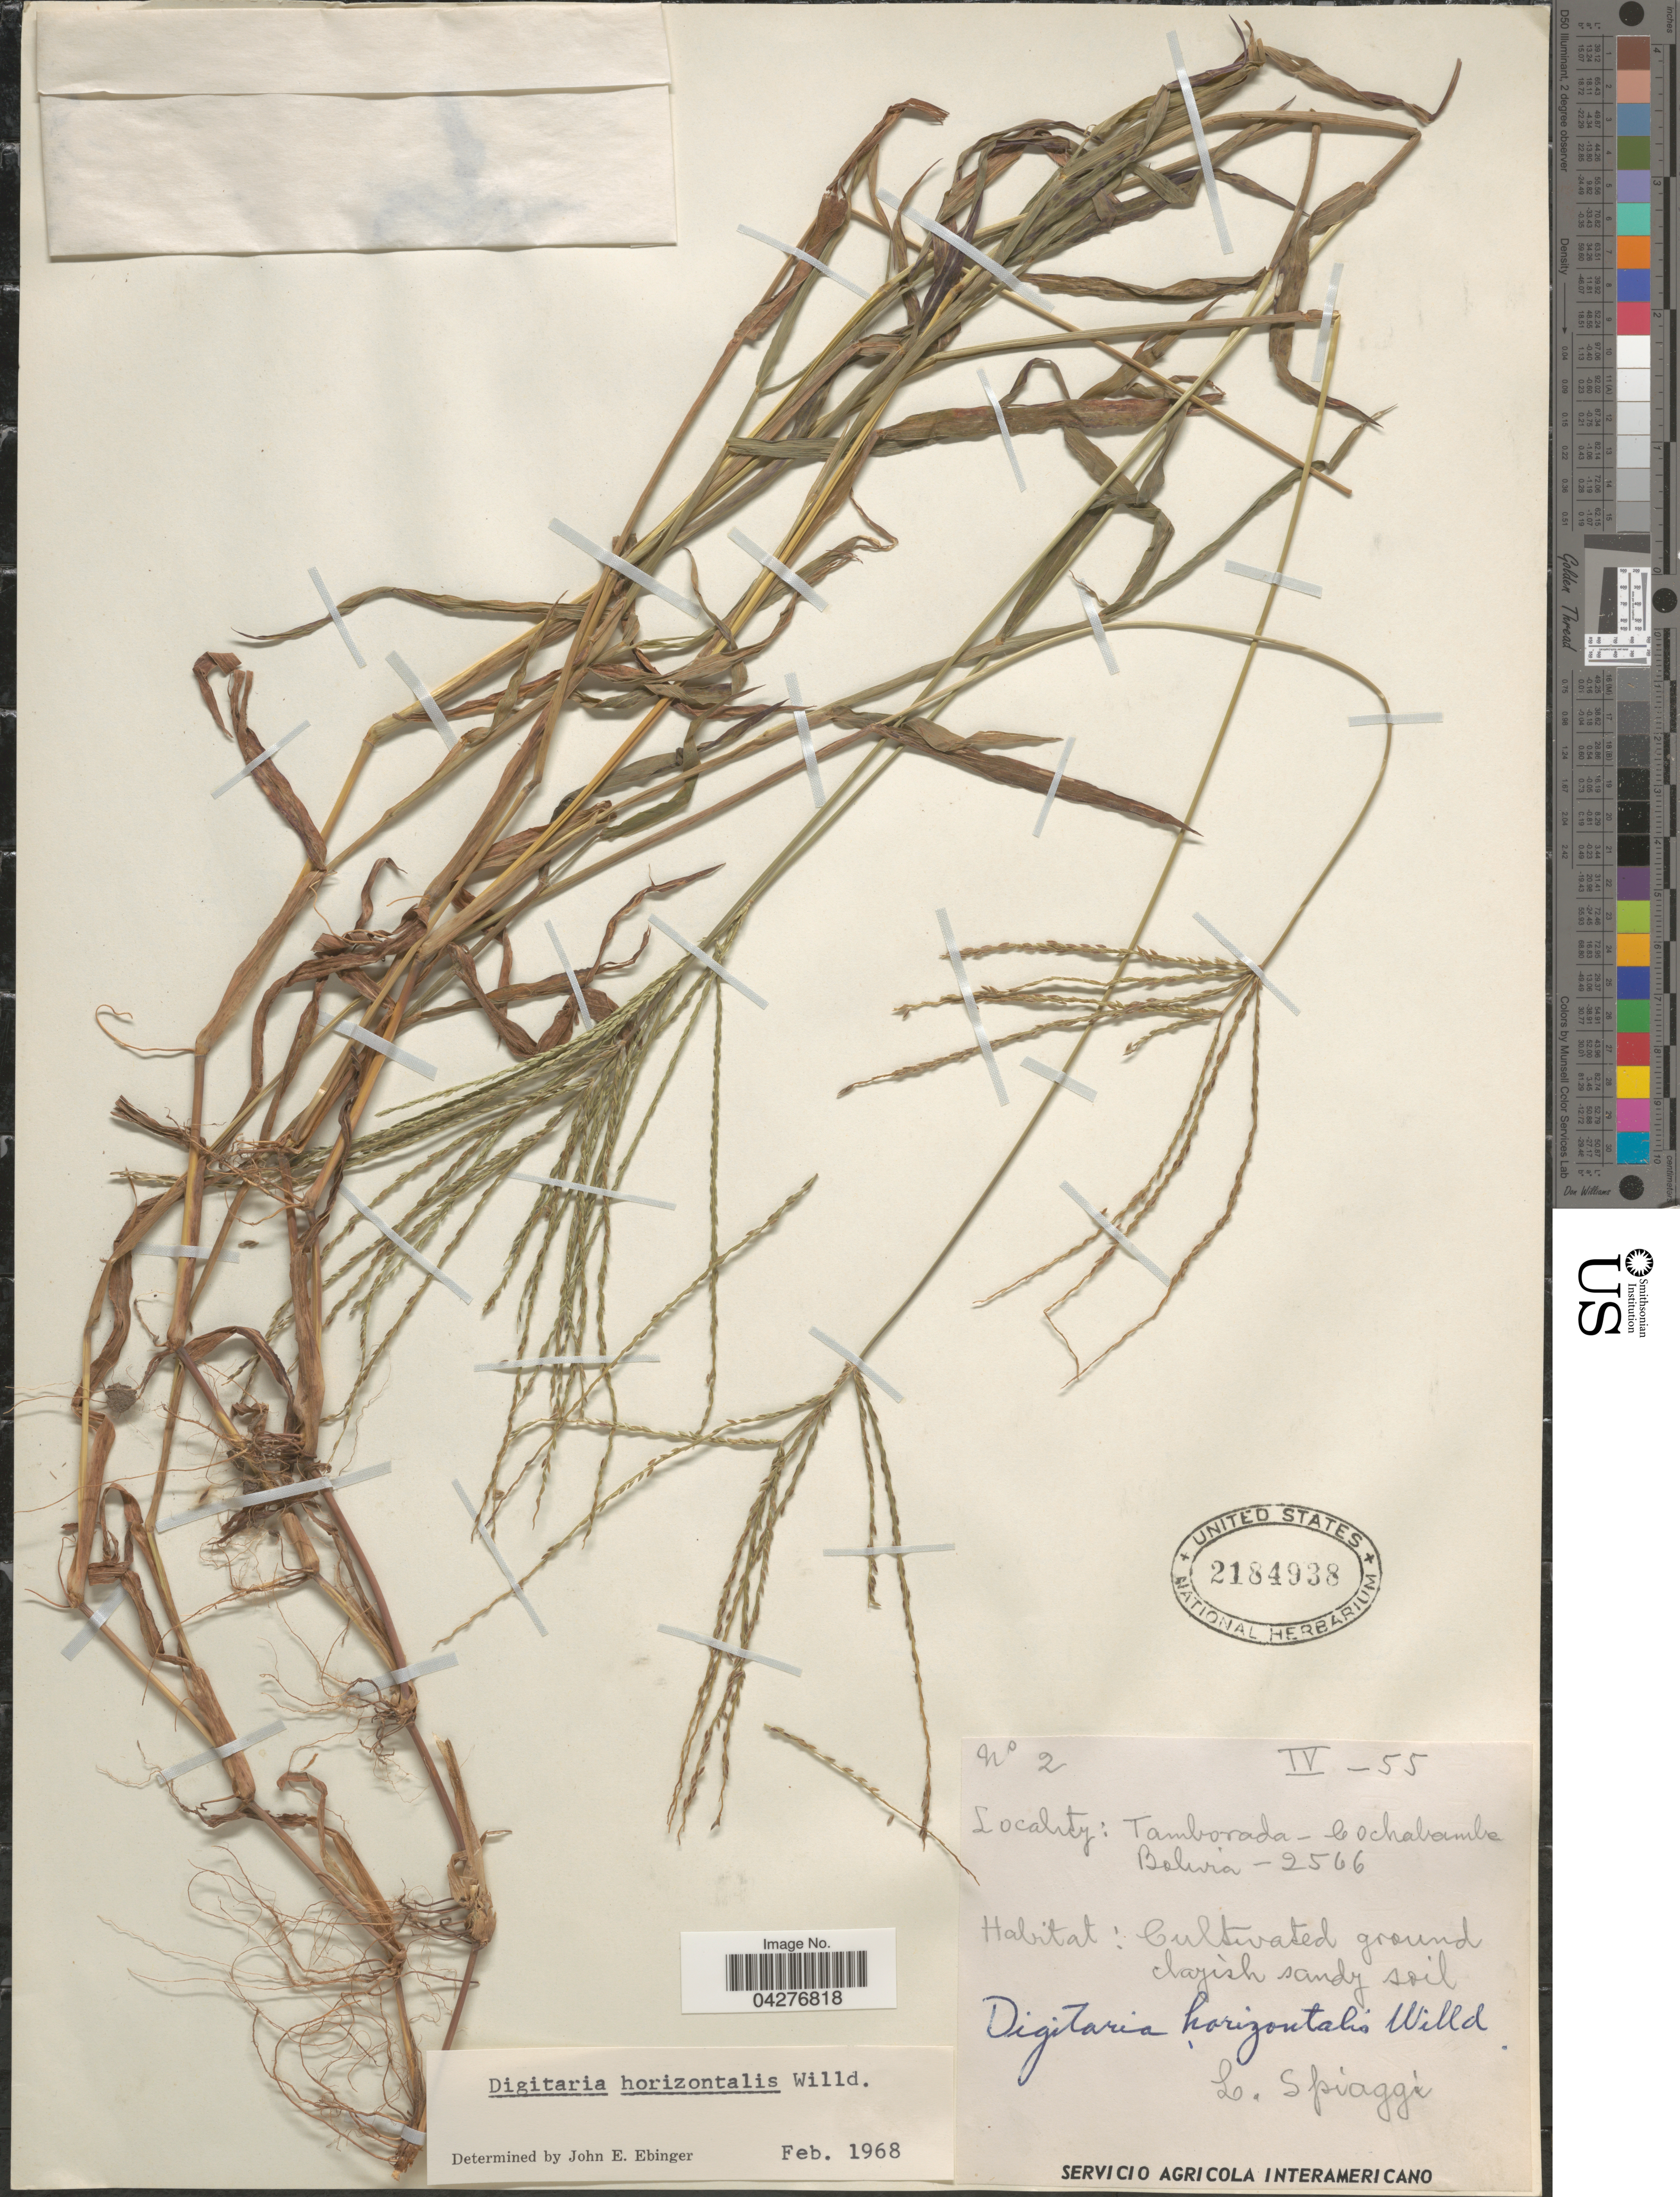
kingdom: Plantae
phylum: Tracheophyta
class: Liliopsida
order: Poales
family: Poaceae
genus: Digitaria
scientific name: Digitaria horizontalis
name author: Willd.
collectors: L. Spiaggi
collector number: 2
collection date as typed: Transcribed d/m/y: /4/55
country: Bolivia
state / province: Cochabamba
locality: Tamborada - Cochabamba. Cultivated ground clayish sandy soil.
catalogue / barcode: US 2184938